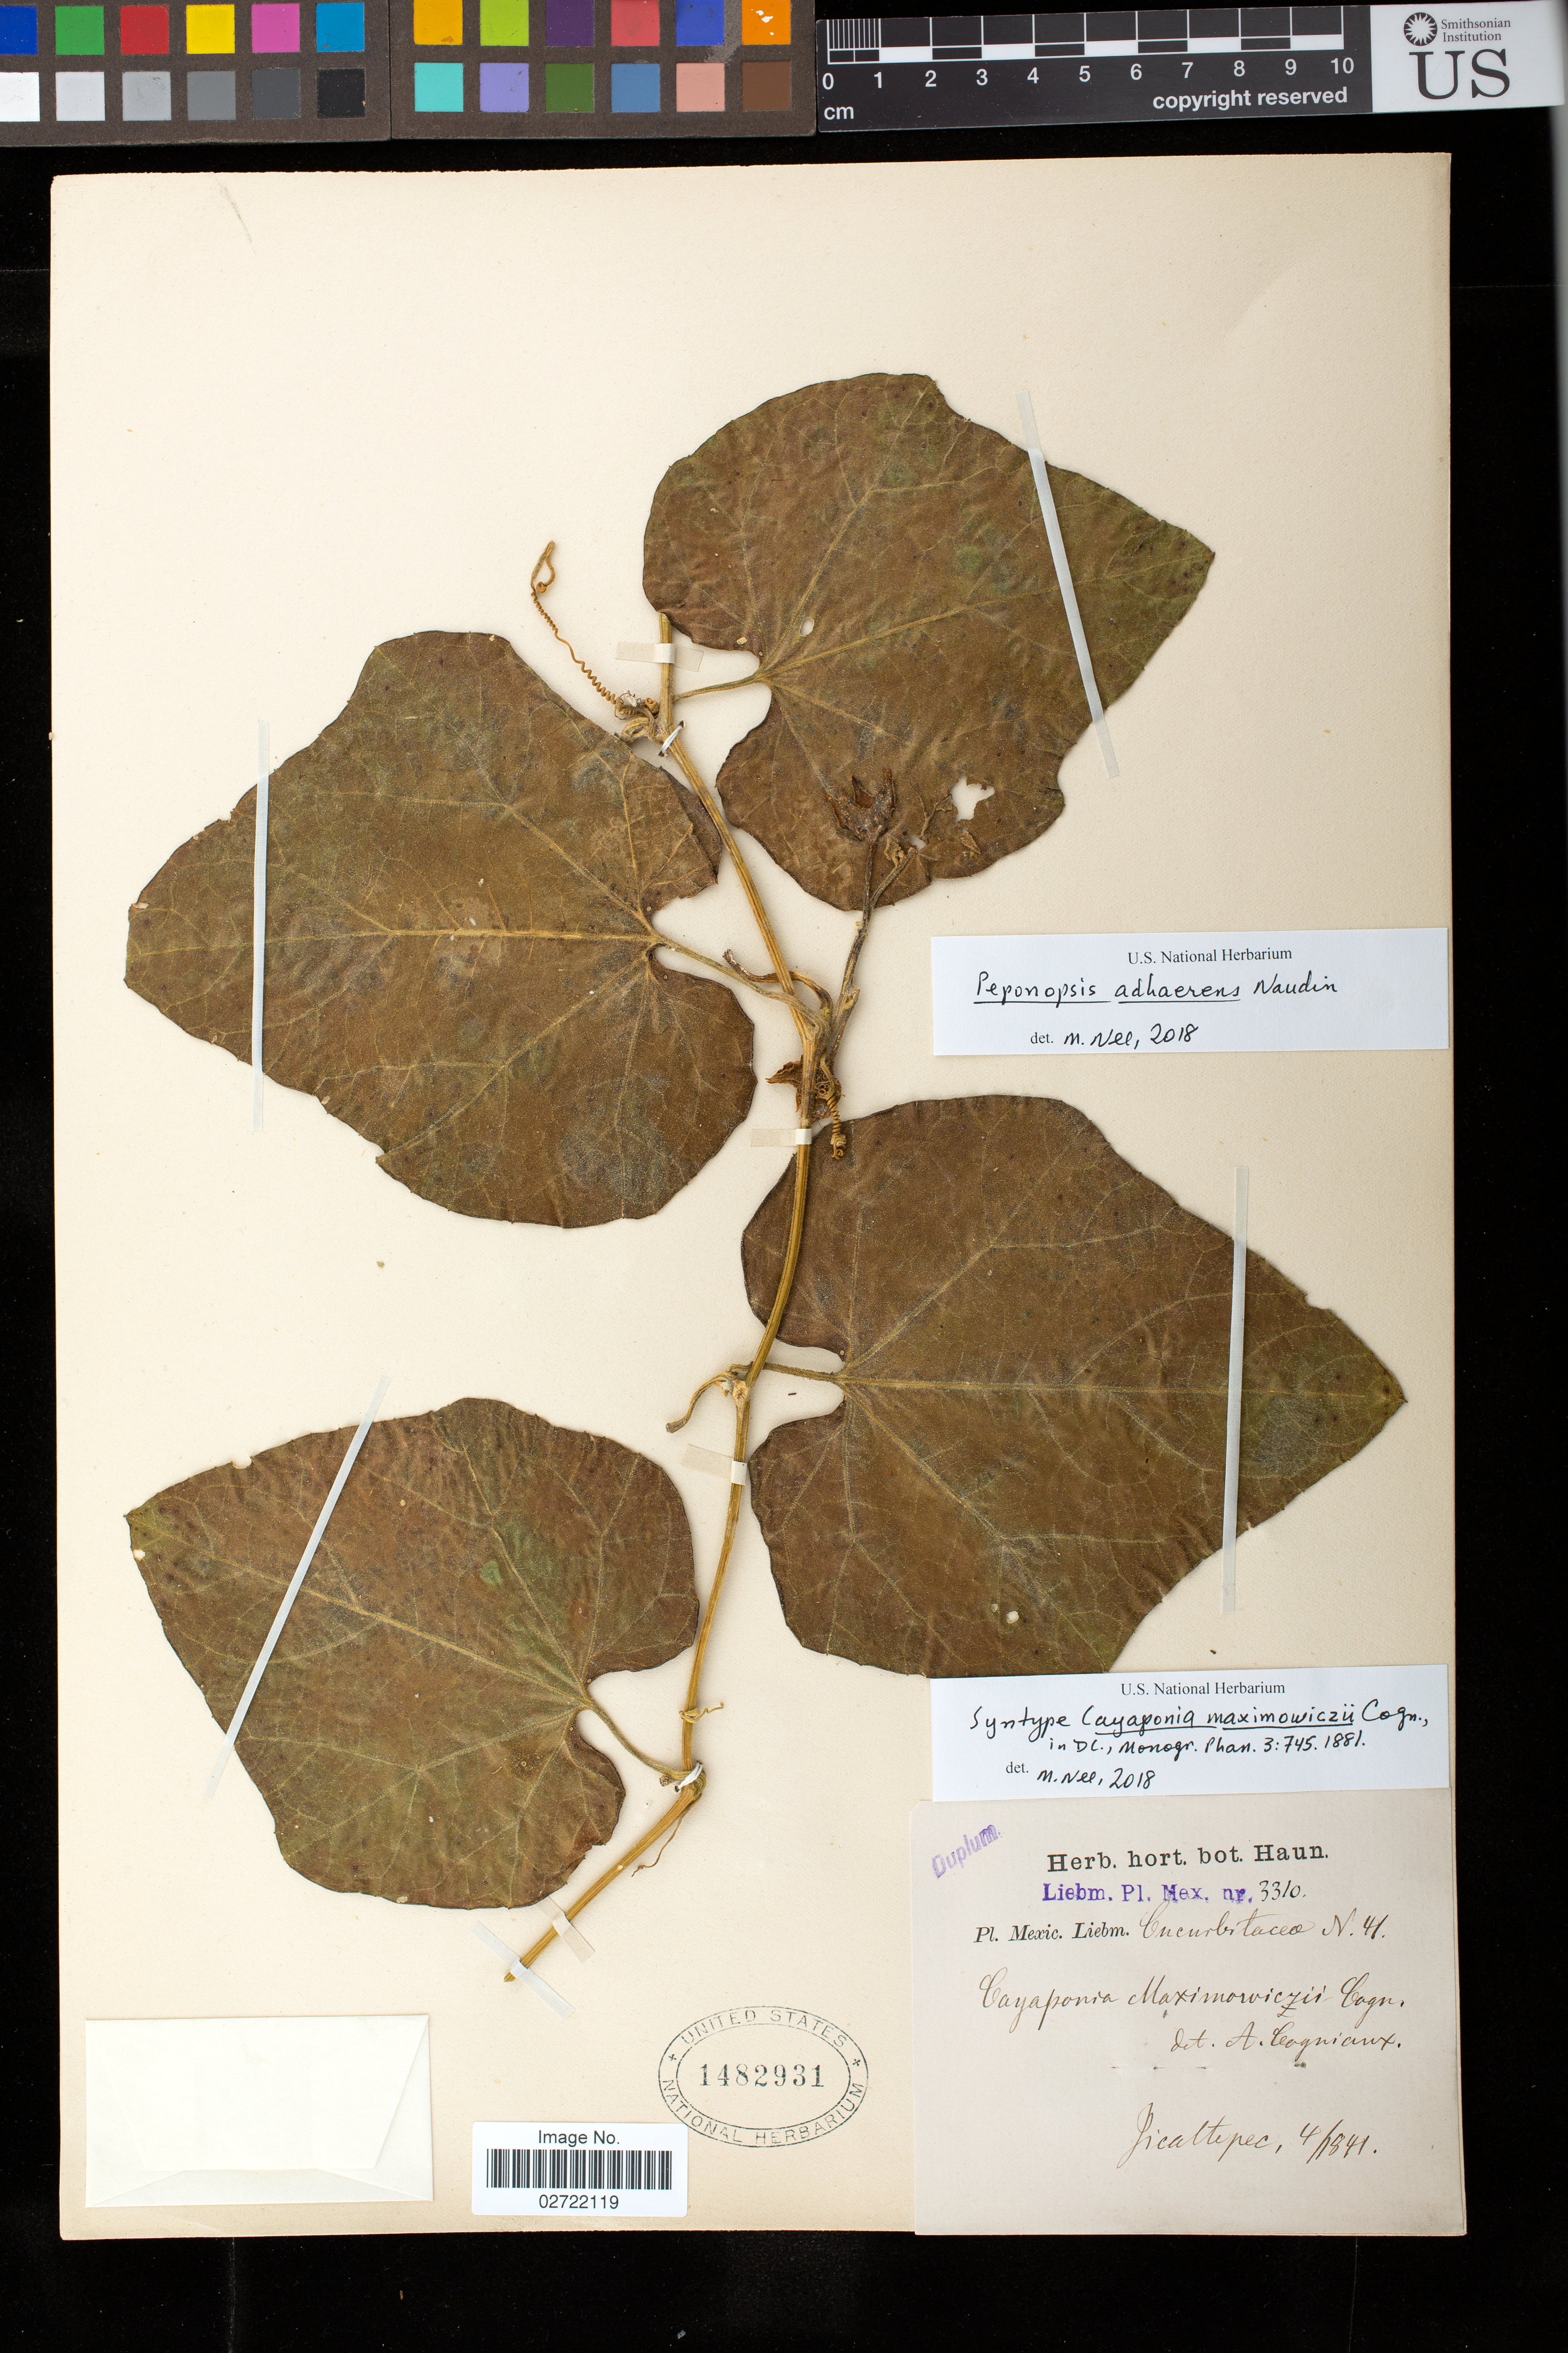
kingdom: Plantae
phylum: Tracheophyta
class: Magnoliopsida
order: Cucurbitales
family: Cucurbitaceae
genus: Cayaponia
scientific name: Cayaponia maximowiczii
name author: Cogn.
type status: Syntype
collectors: F. M. Liebmann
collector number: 3310 [Cucurb. no. 41]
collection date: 1841-04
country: Mexico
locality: Jicaltepec.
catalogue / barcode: US 1482931